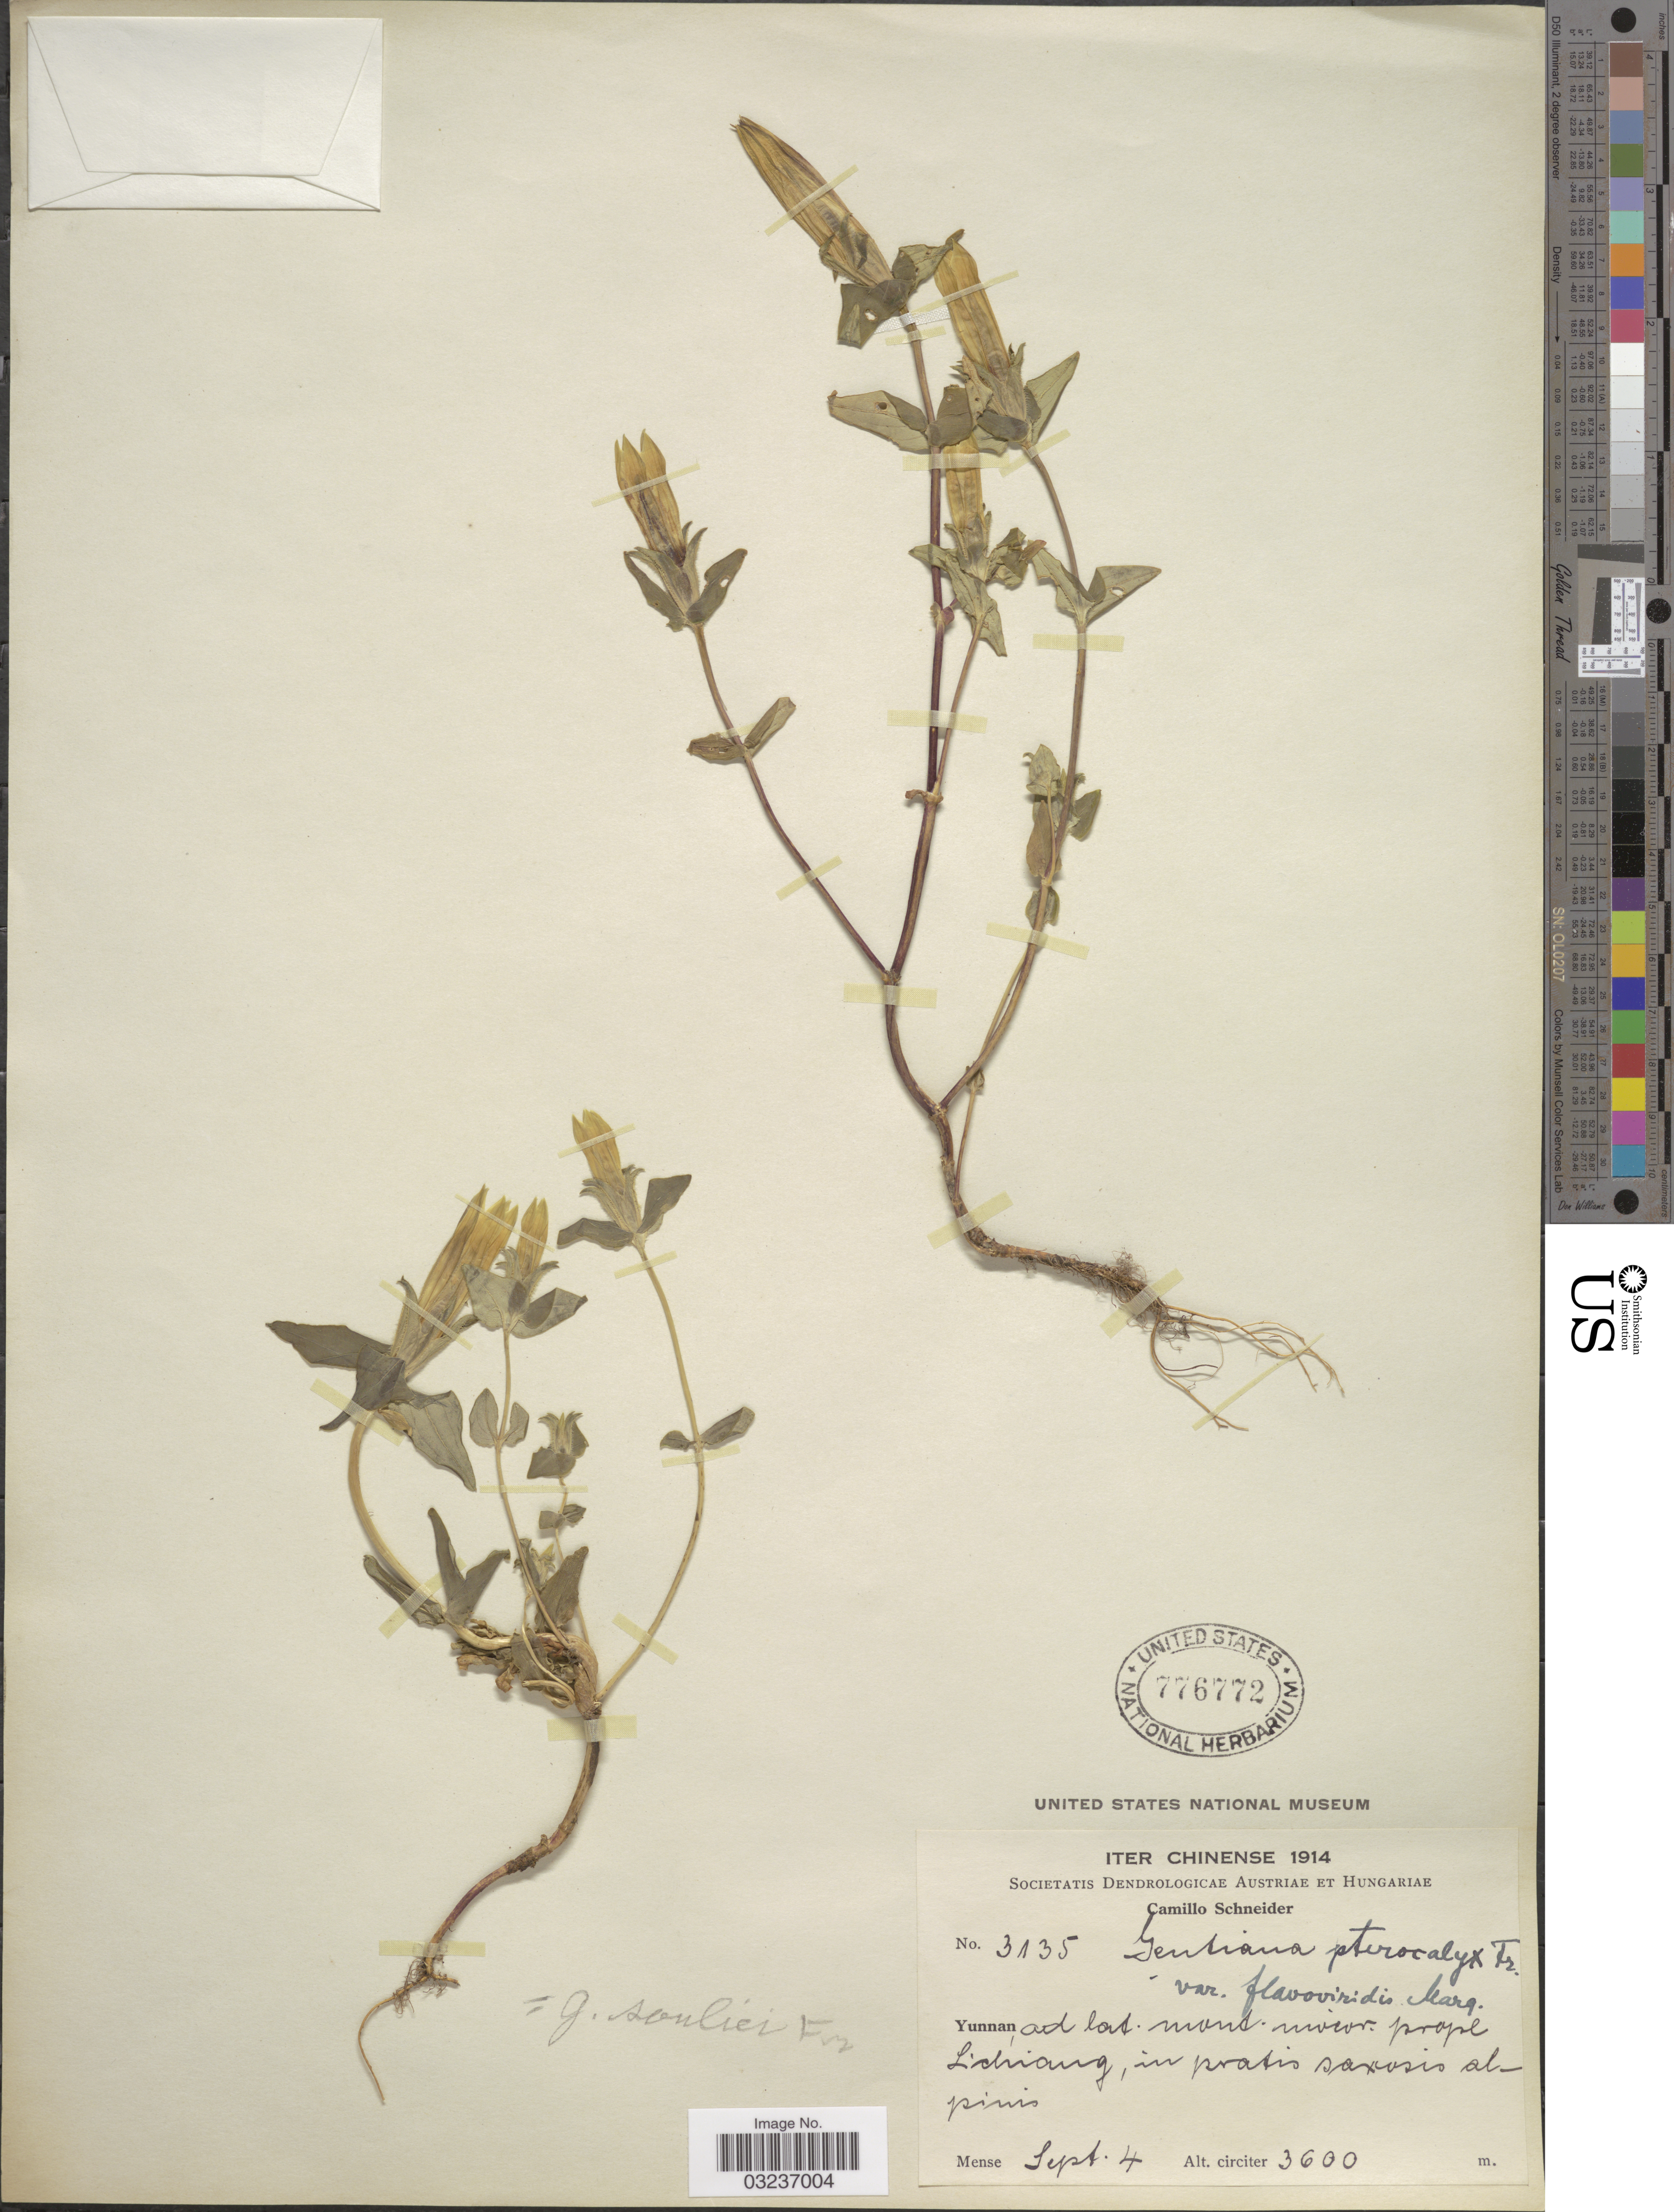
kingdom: Plantae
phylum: Tracheophyta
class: Magnoliopsida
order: Gentianales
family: Gentianaceae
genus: Gentiana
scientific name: Gentiana souliei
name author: Franch.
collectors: C. K. Schneider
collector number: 3135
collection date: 1914-09-04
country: China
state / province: Yunnan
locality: Yunnan, ad lat. mont. niveor. prope Lichiang, in pratis saxosis alpinis.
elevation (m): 3600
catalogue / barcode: US 776772